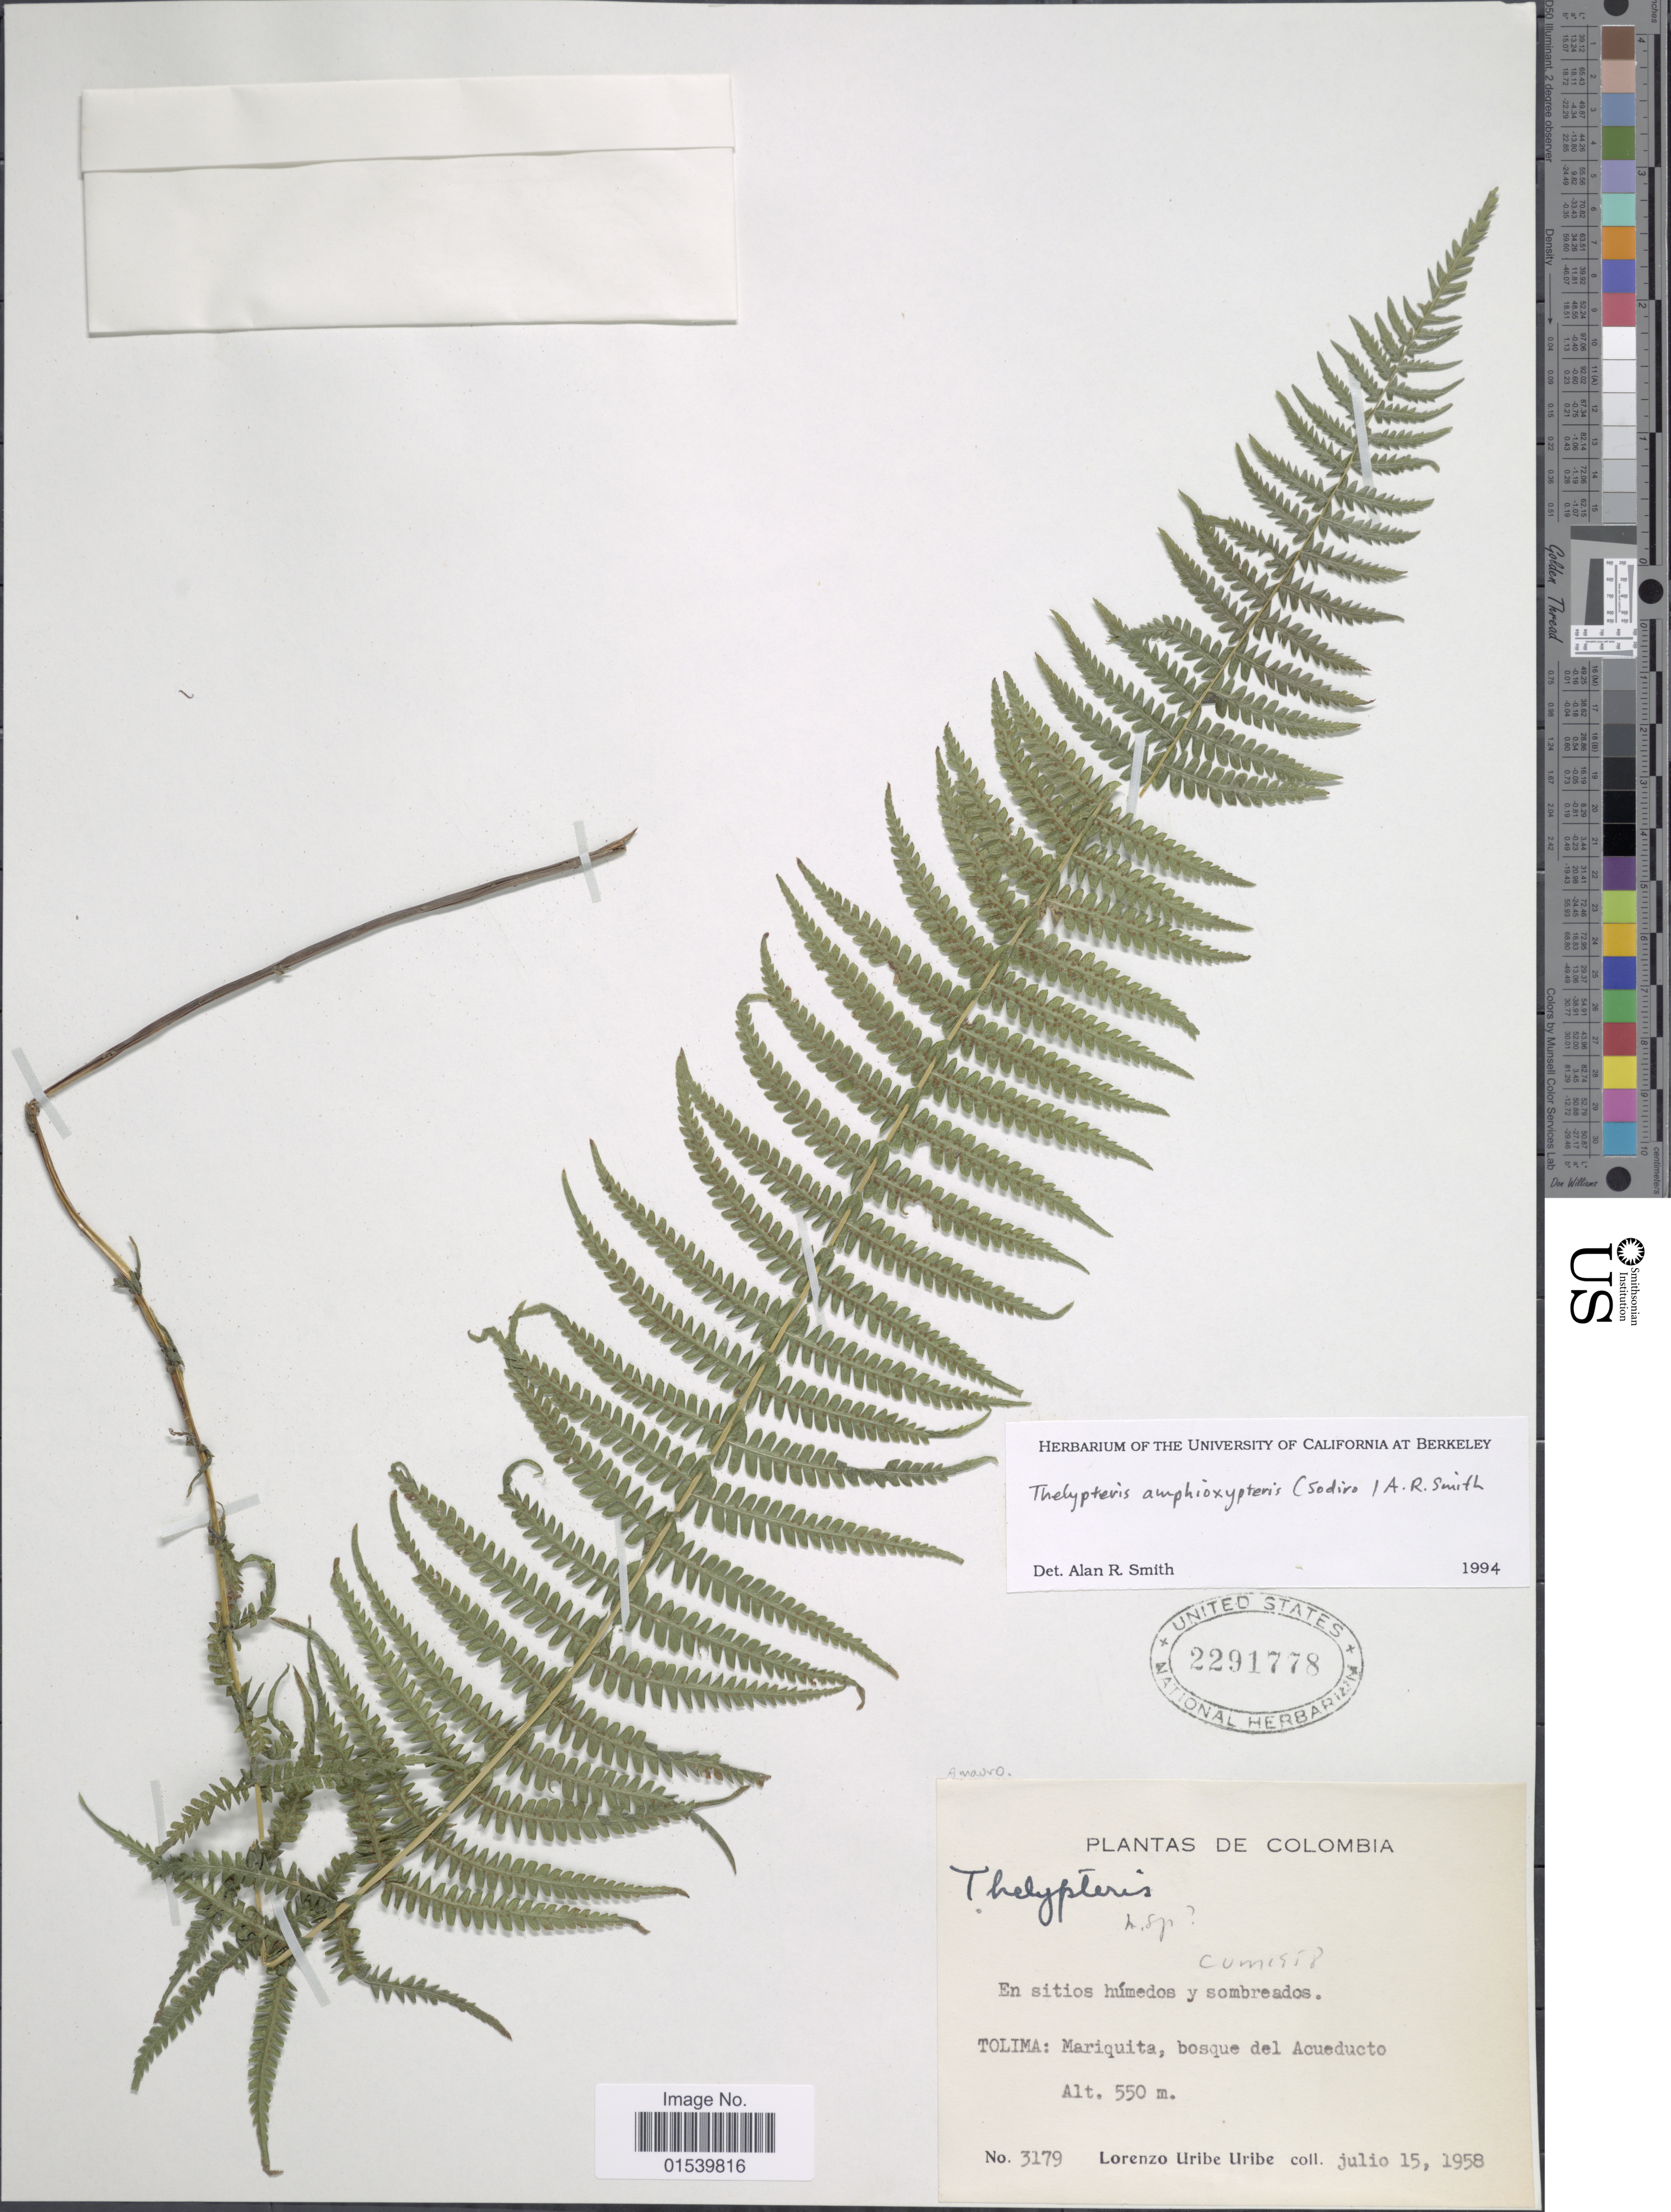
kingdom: Plantae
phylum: Tracheophyta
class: Polypodiopsida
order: Polypodiales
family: Thelypteridaceae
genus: Amauropelta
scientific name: Amauropelta amphioxypteris (Sodiro) comb. nov., ined. 2015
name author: (Sodiro)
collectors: L. Uribe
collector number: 3179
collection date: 1958-07-15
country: Colombia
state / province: Tolima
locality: Mariquita, bosque del Acueducto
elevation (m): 550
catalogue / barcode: US 2291778